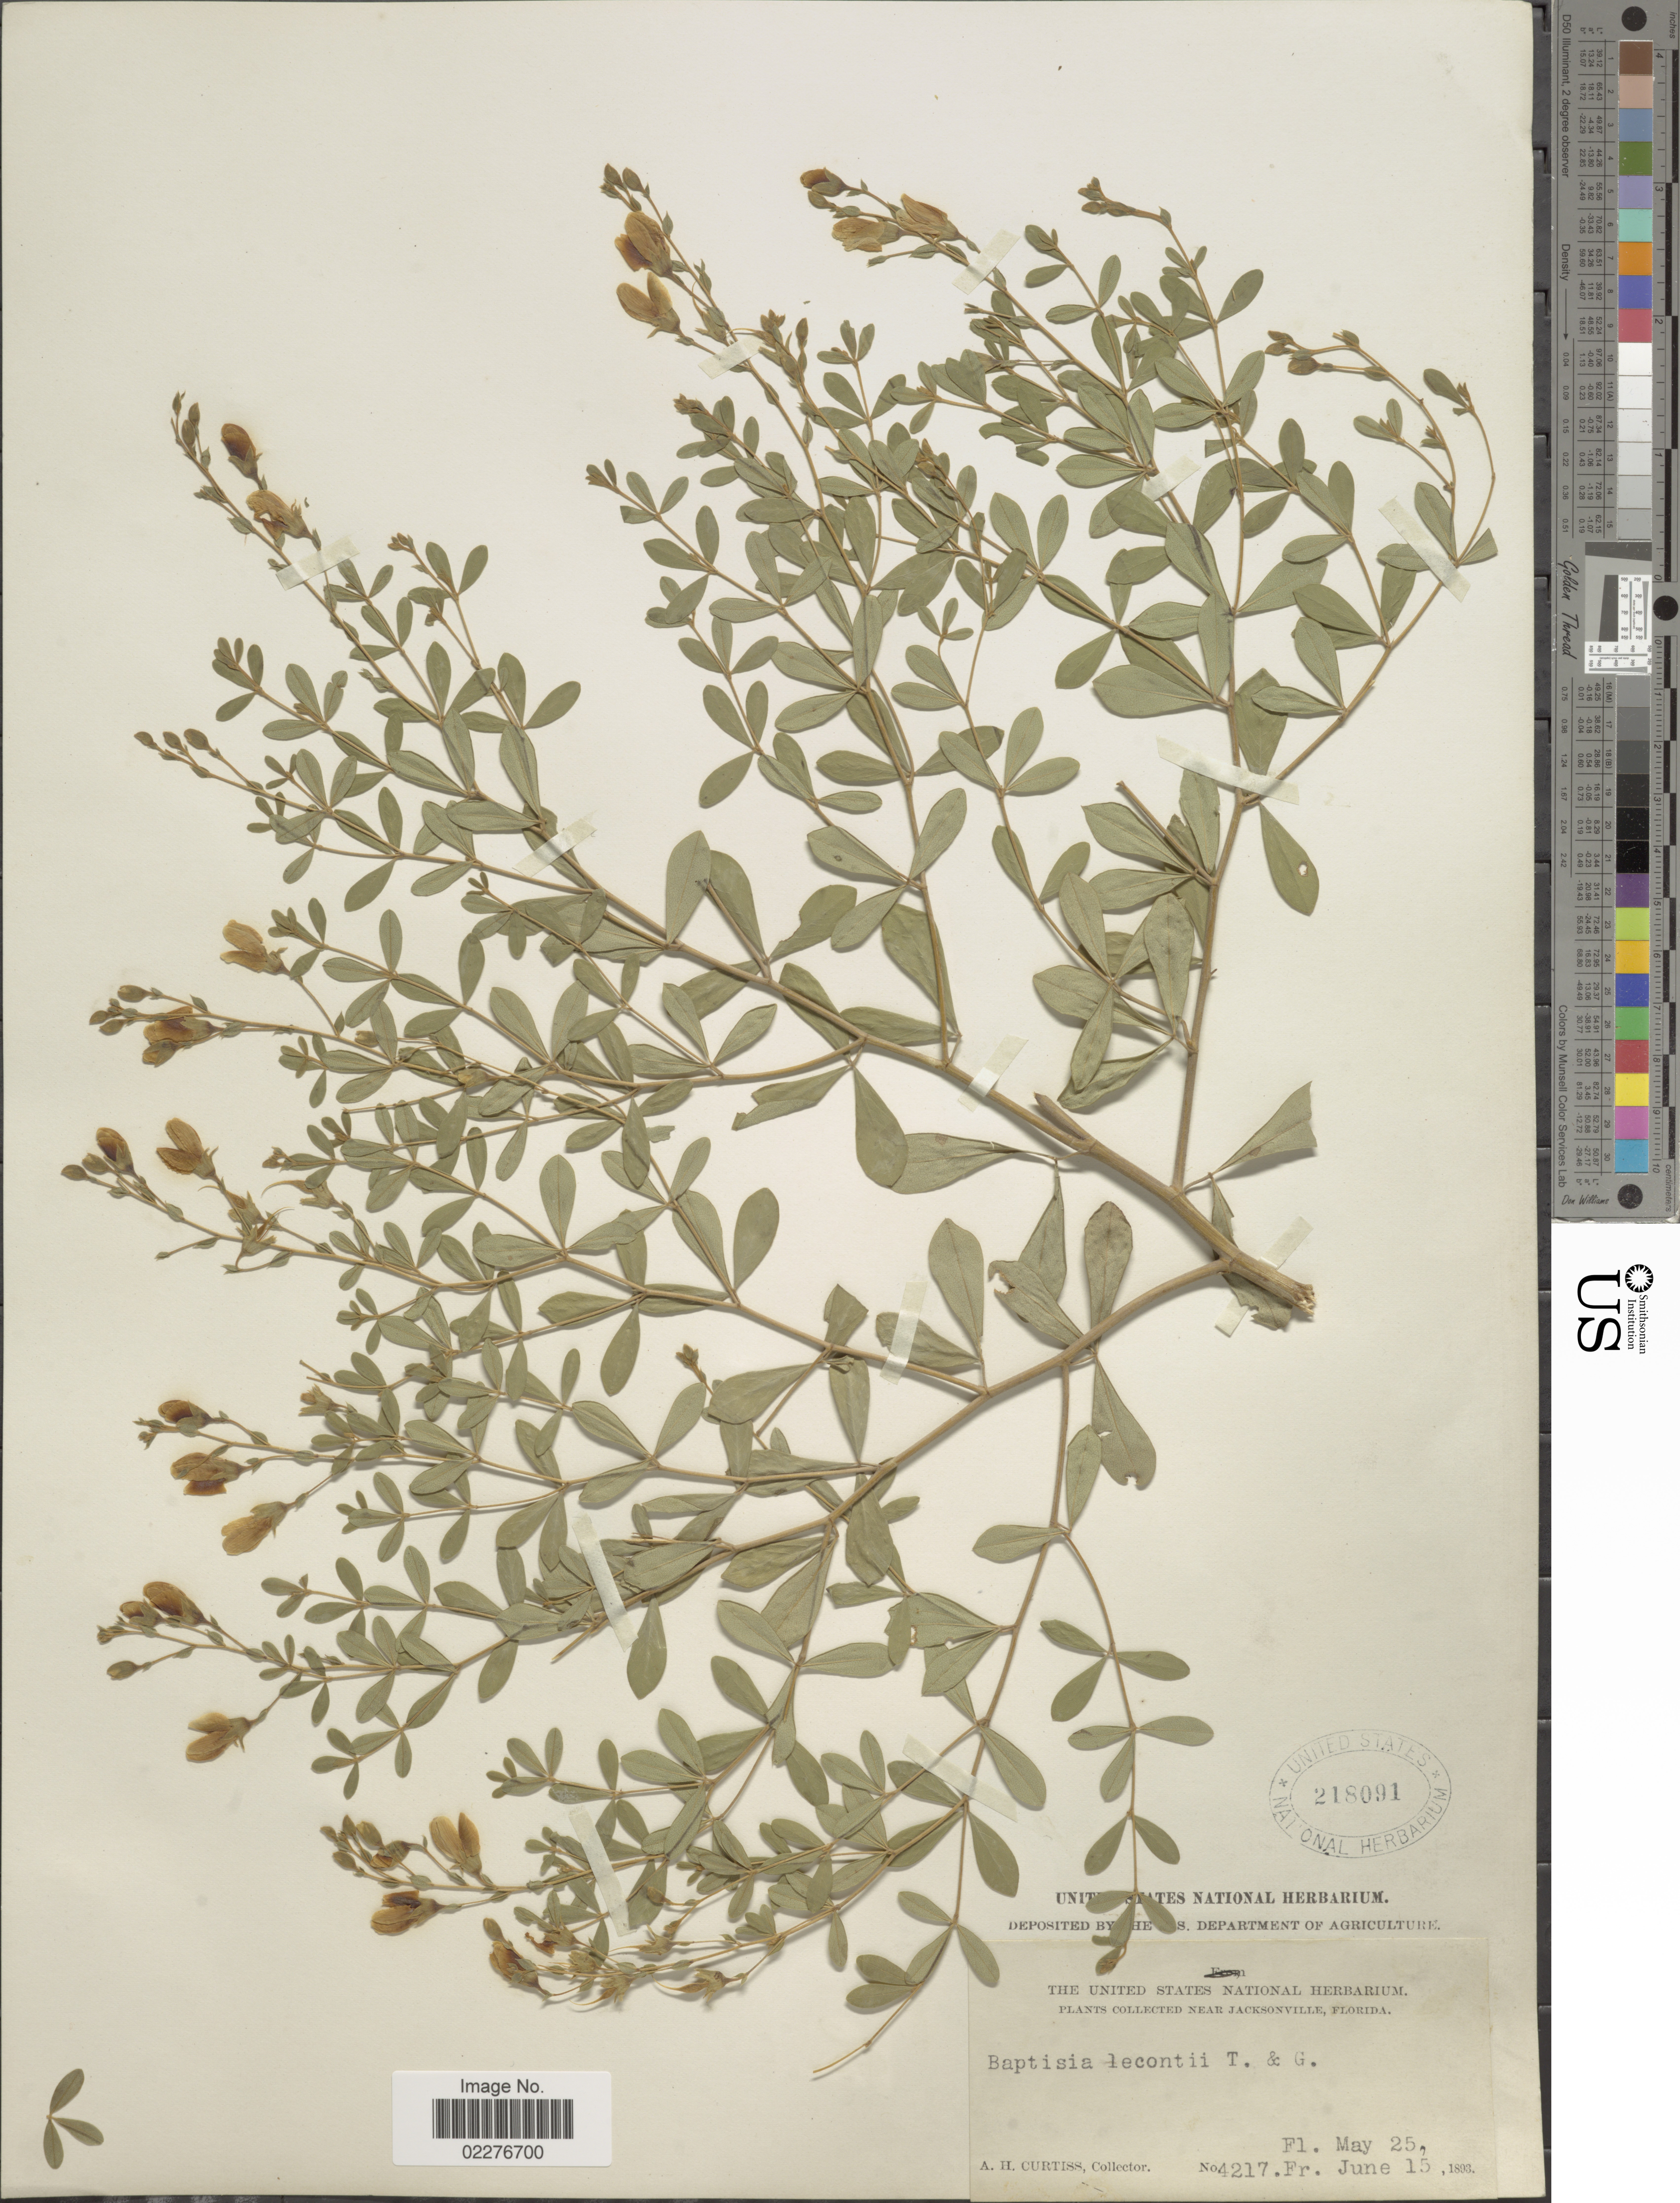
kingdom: Plantae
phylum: Tracheophyta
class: Magnoliopsida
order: Fabales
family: Fabaceae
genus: Baptisia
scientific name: Baptisia lecontei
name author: Torr. & A. Gray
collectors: A. H. Curtiss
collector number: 4217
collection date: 1893-05-05/1893-06-15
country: United States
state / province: Florida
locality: Near Jacksonville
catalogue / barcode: US 218091